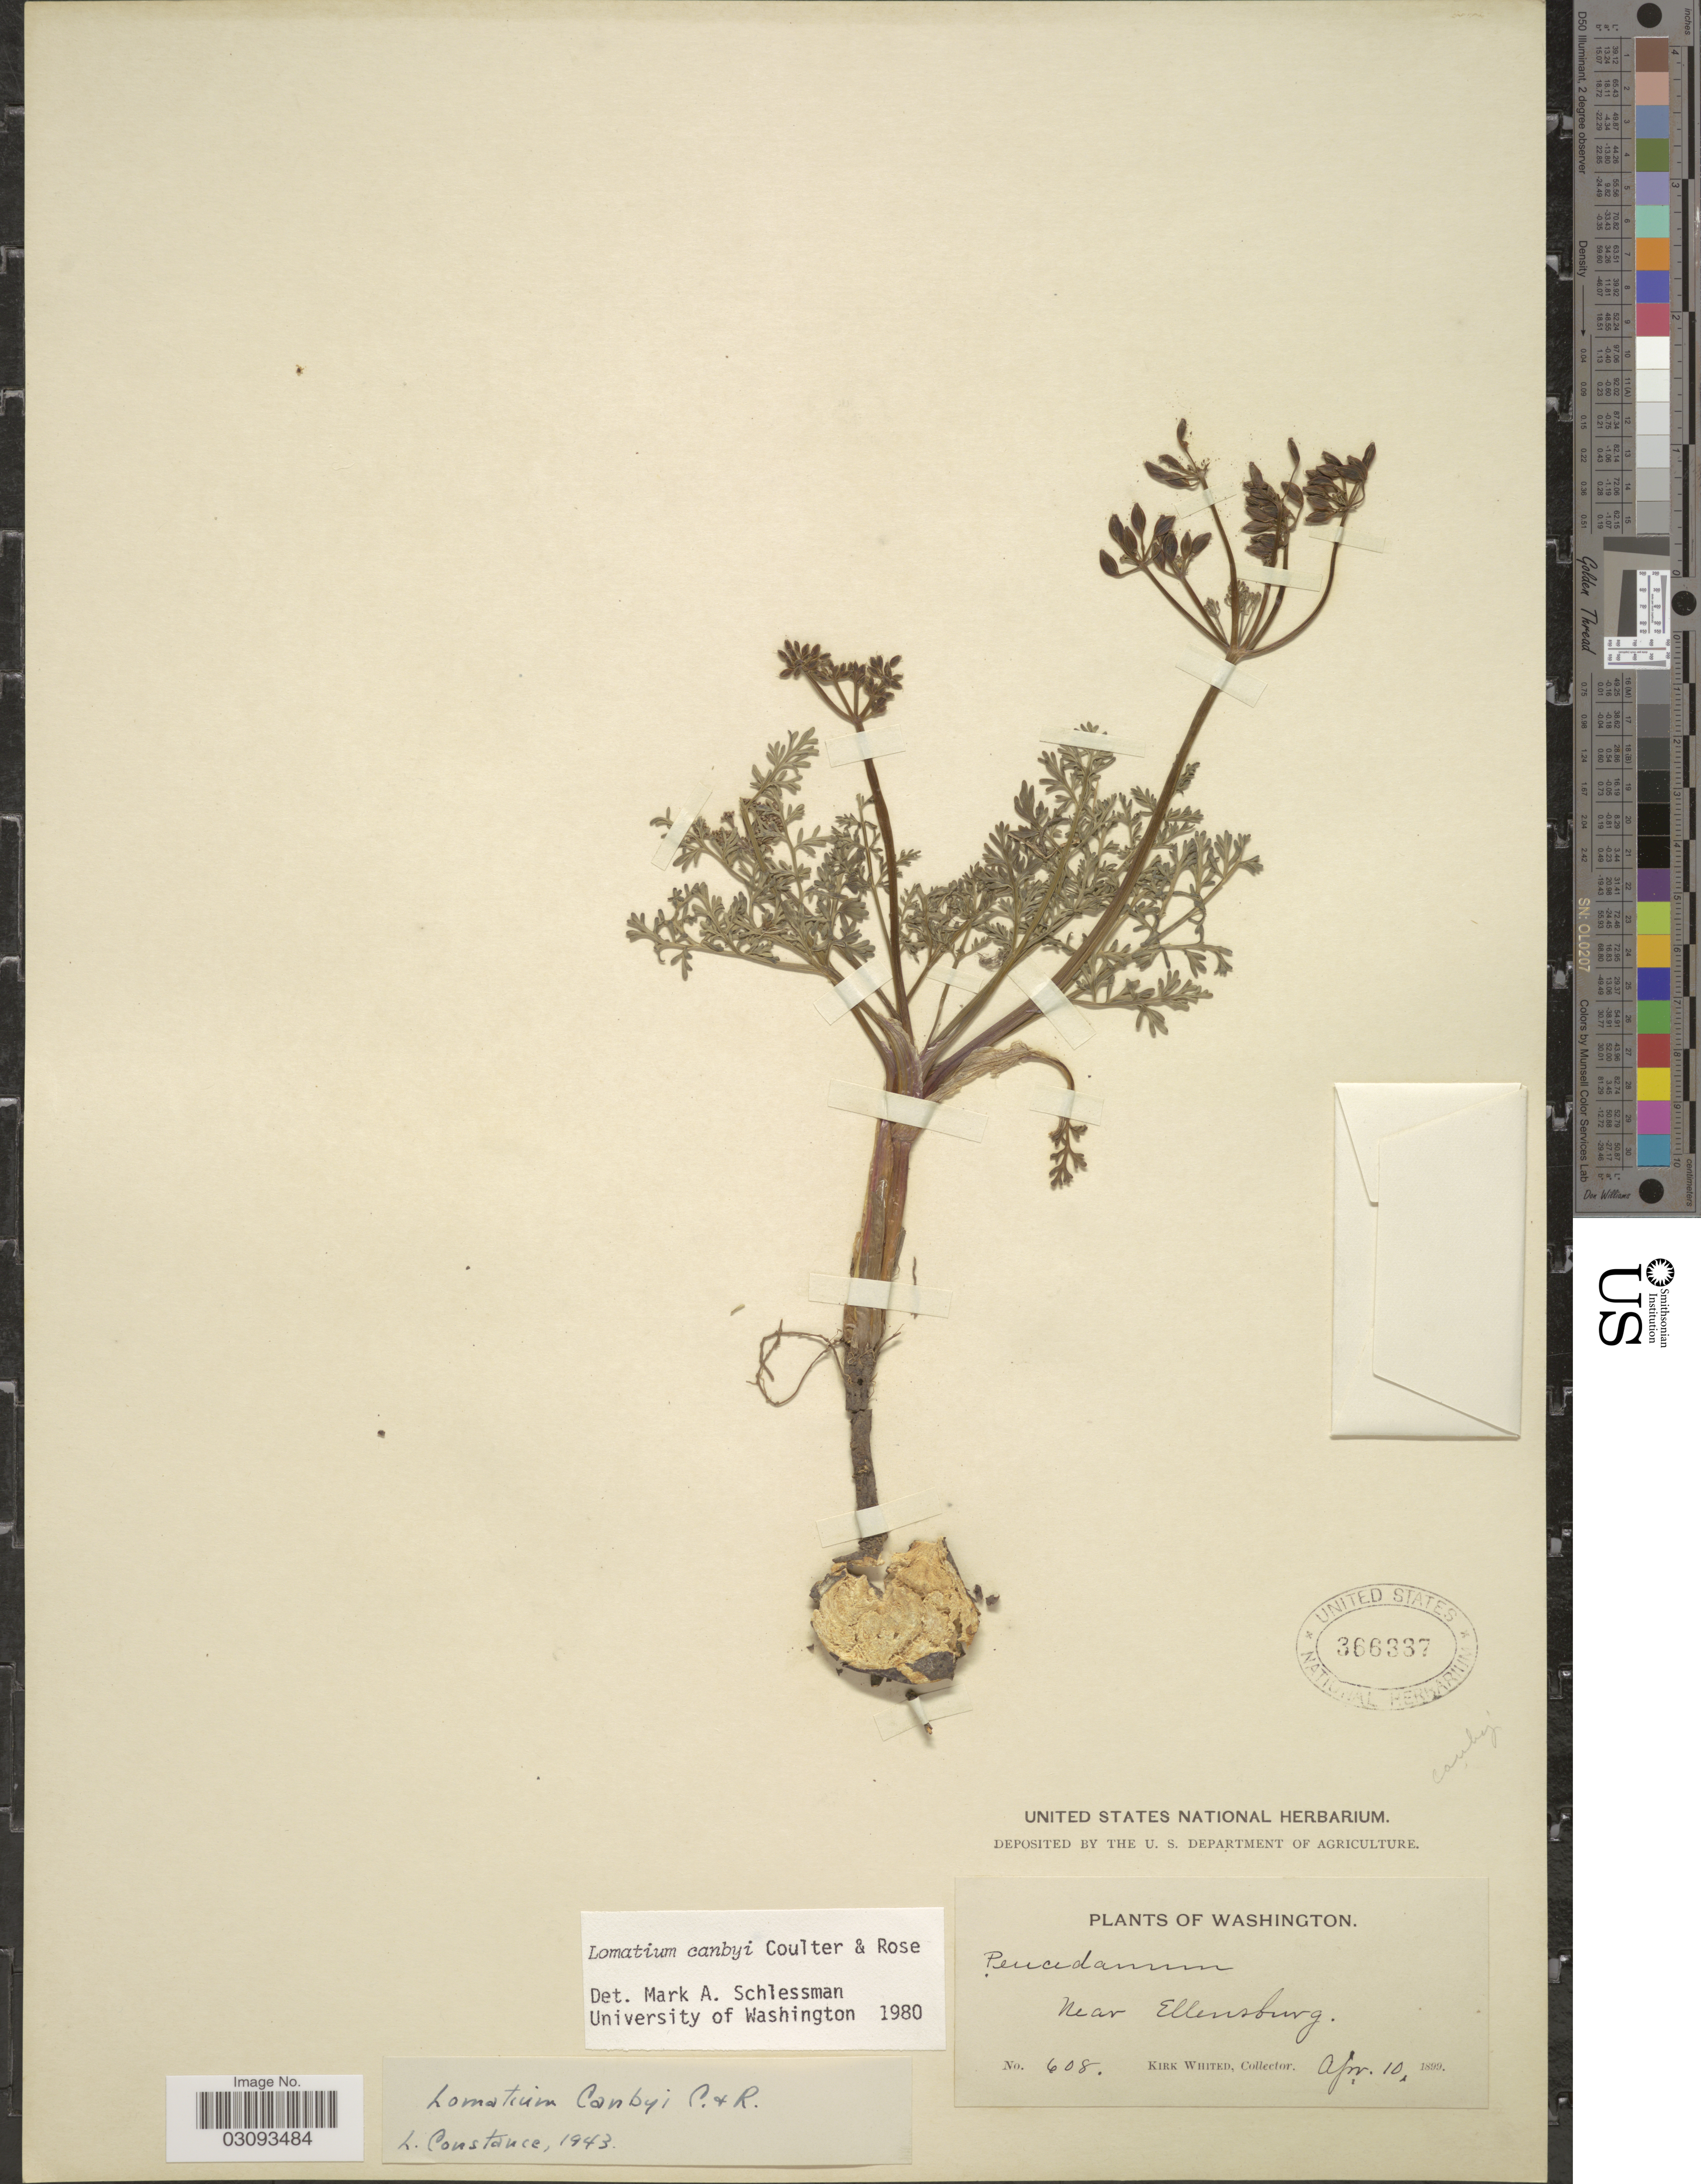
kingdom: Plantae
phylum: Tracheophyta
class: Magnoliopsida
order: Apiales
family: Apiaceae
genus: Lomatium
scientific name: Lomatium canbyi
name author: (J.M. Coult. & Rose) J.M. Coult. & Rose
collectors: K. Whited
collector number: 608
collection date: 1899-04-10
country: United States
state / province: Washington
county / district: Kittitas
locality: Near Ellensburg.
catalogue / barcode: US 366337